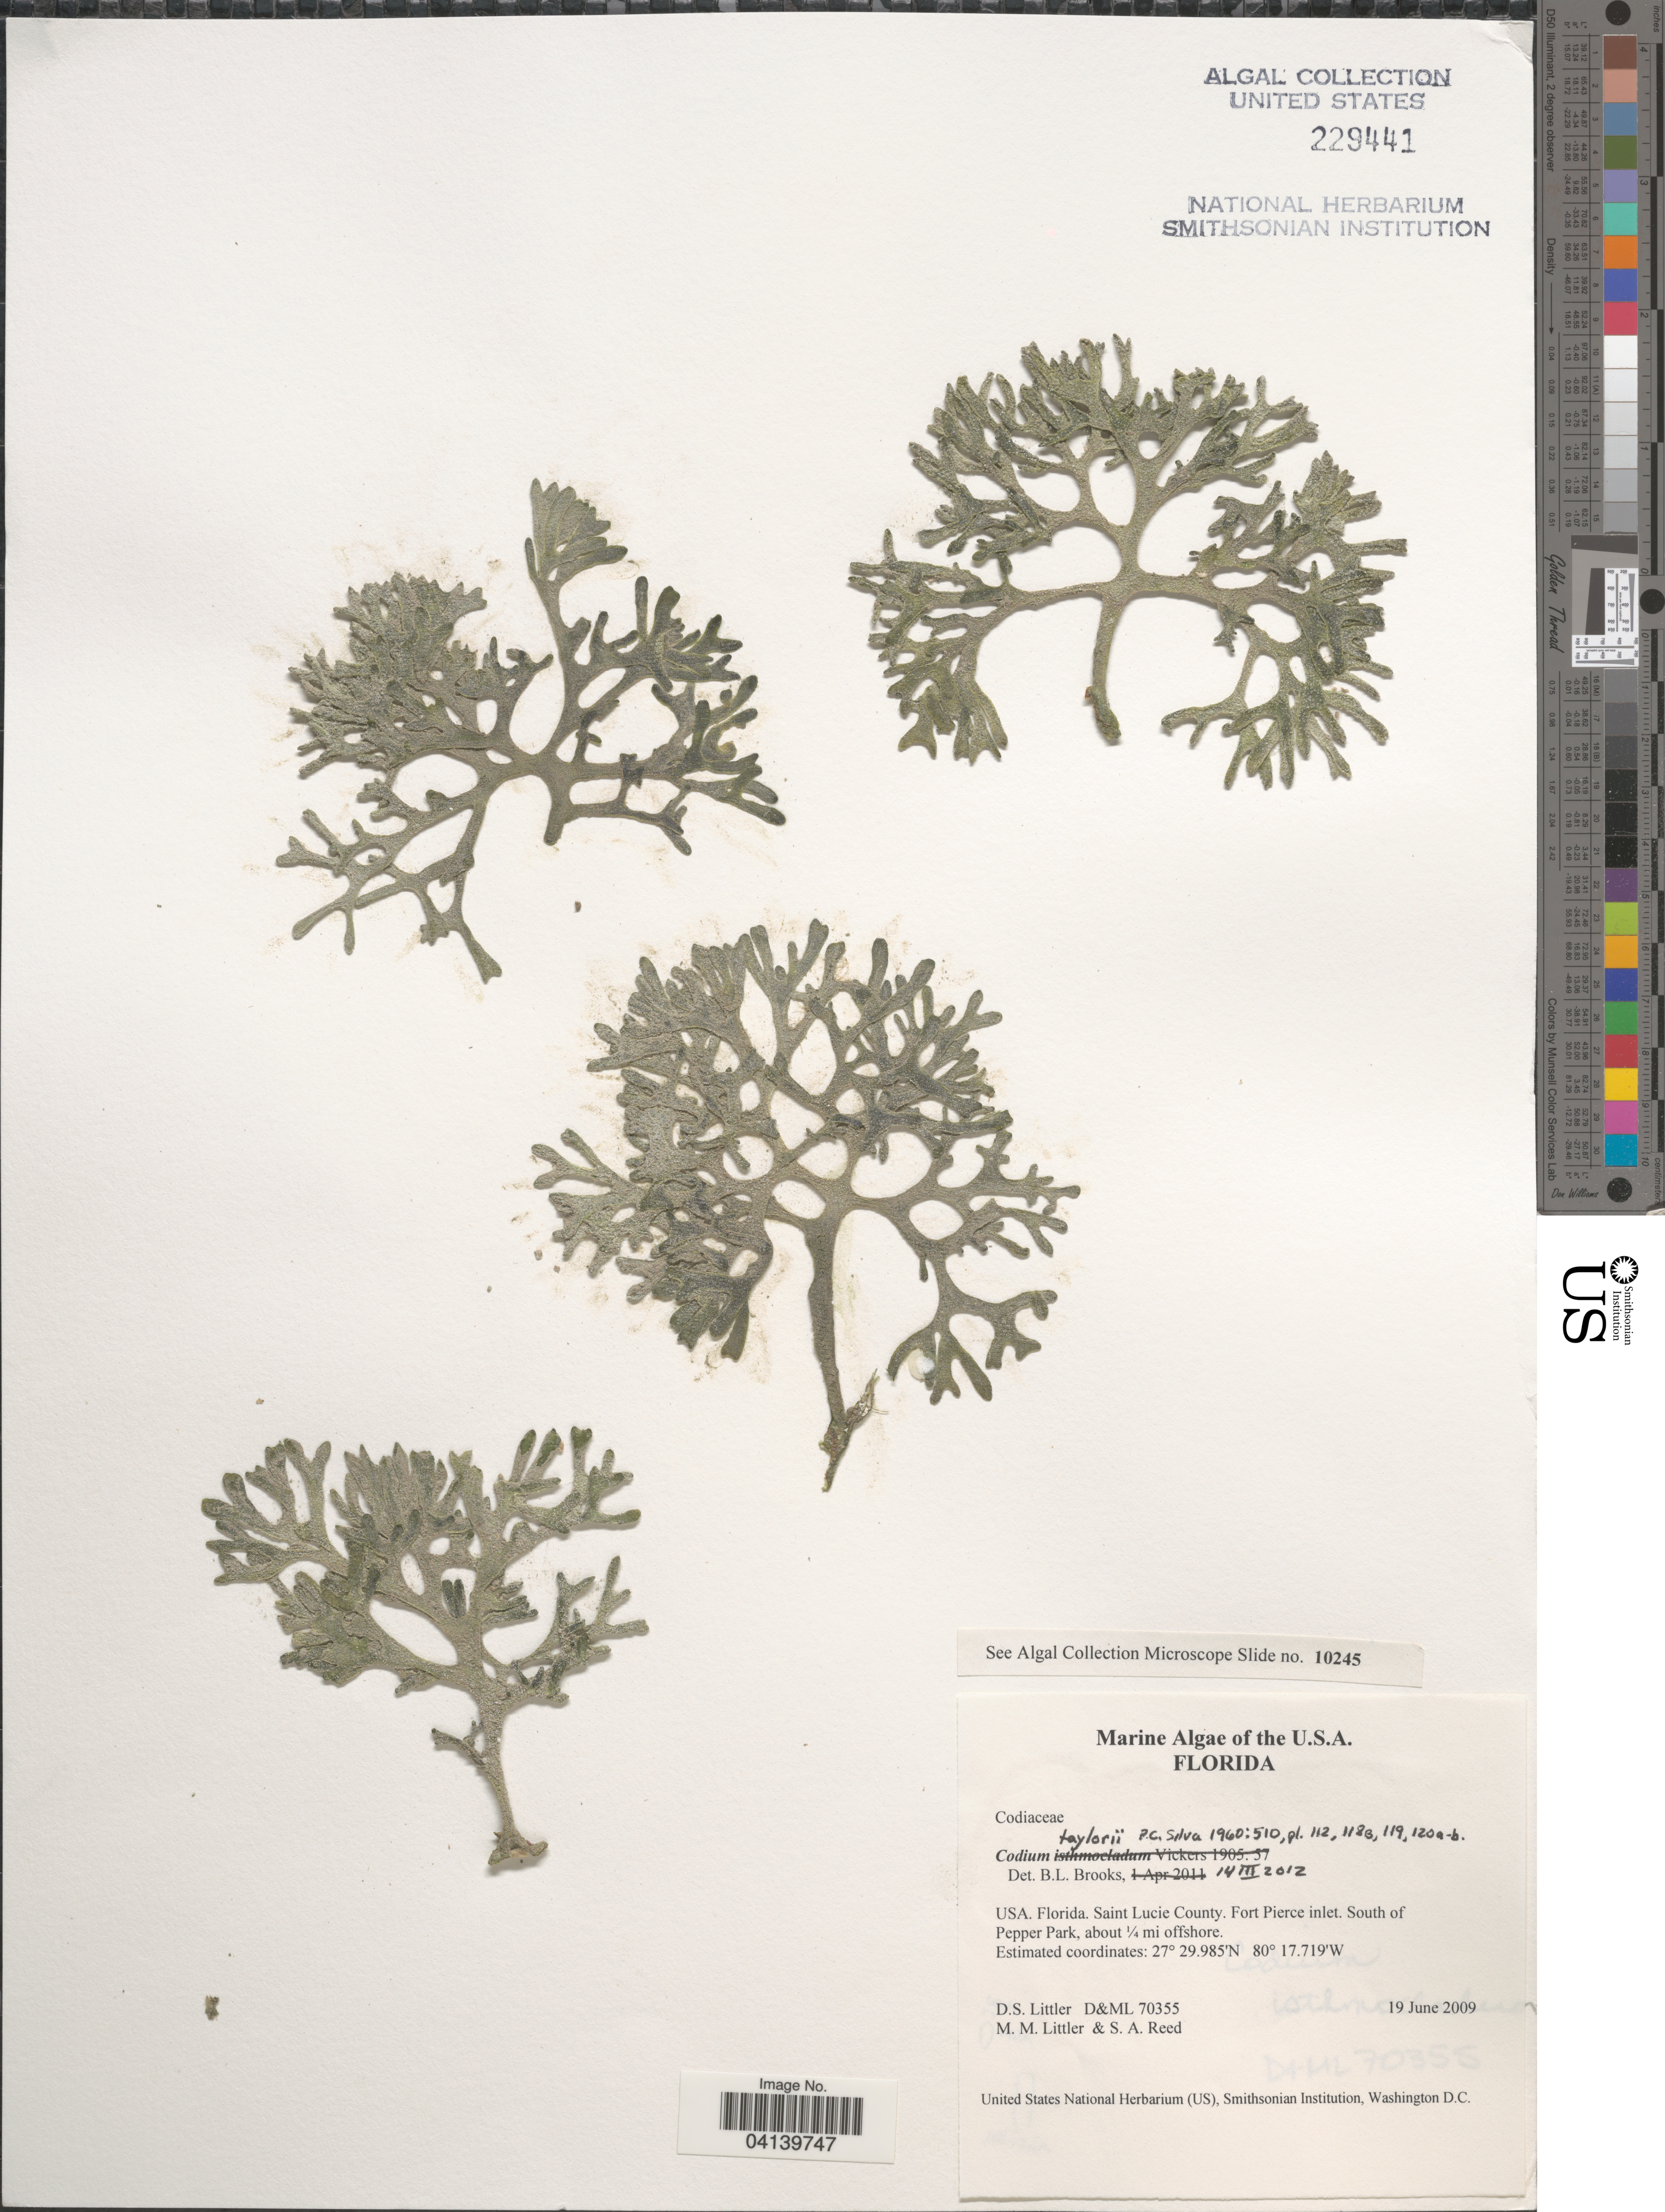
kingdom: Plantae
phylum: Chlorophyta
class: Ulvophyceae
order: Bryopsidales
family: Codiaceae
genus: Codium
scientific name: Codium taylorii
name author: P.C. Silva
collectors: D. S. Littler & S. Reed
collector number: D&ML 70355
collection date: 2009-06-19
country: United States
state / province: Florida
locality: Saint Lucie County. Fort Pierce inlet. South of Pepper Park, about ¼ mi offshore.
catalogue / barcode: US 229441